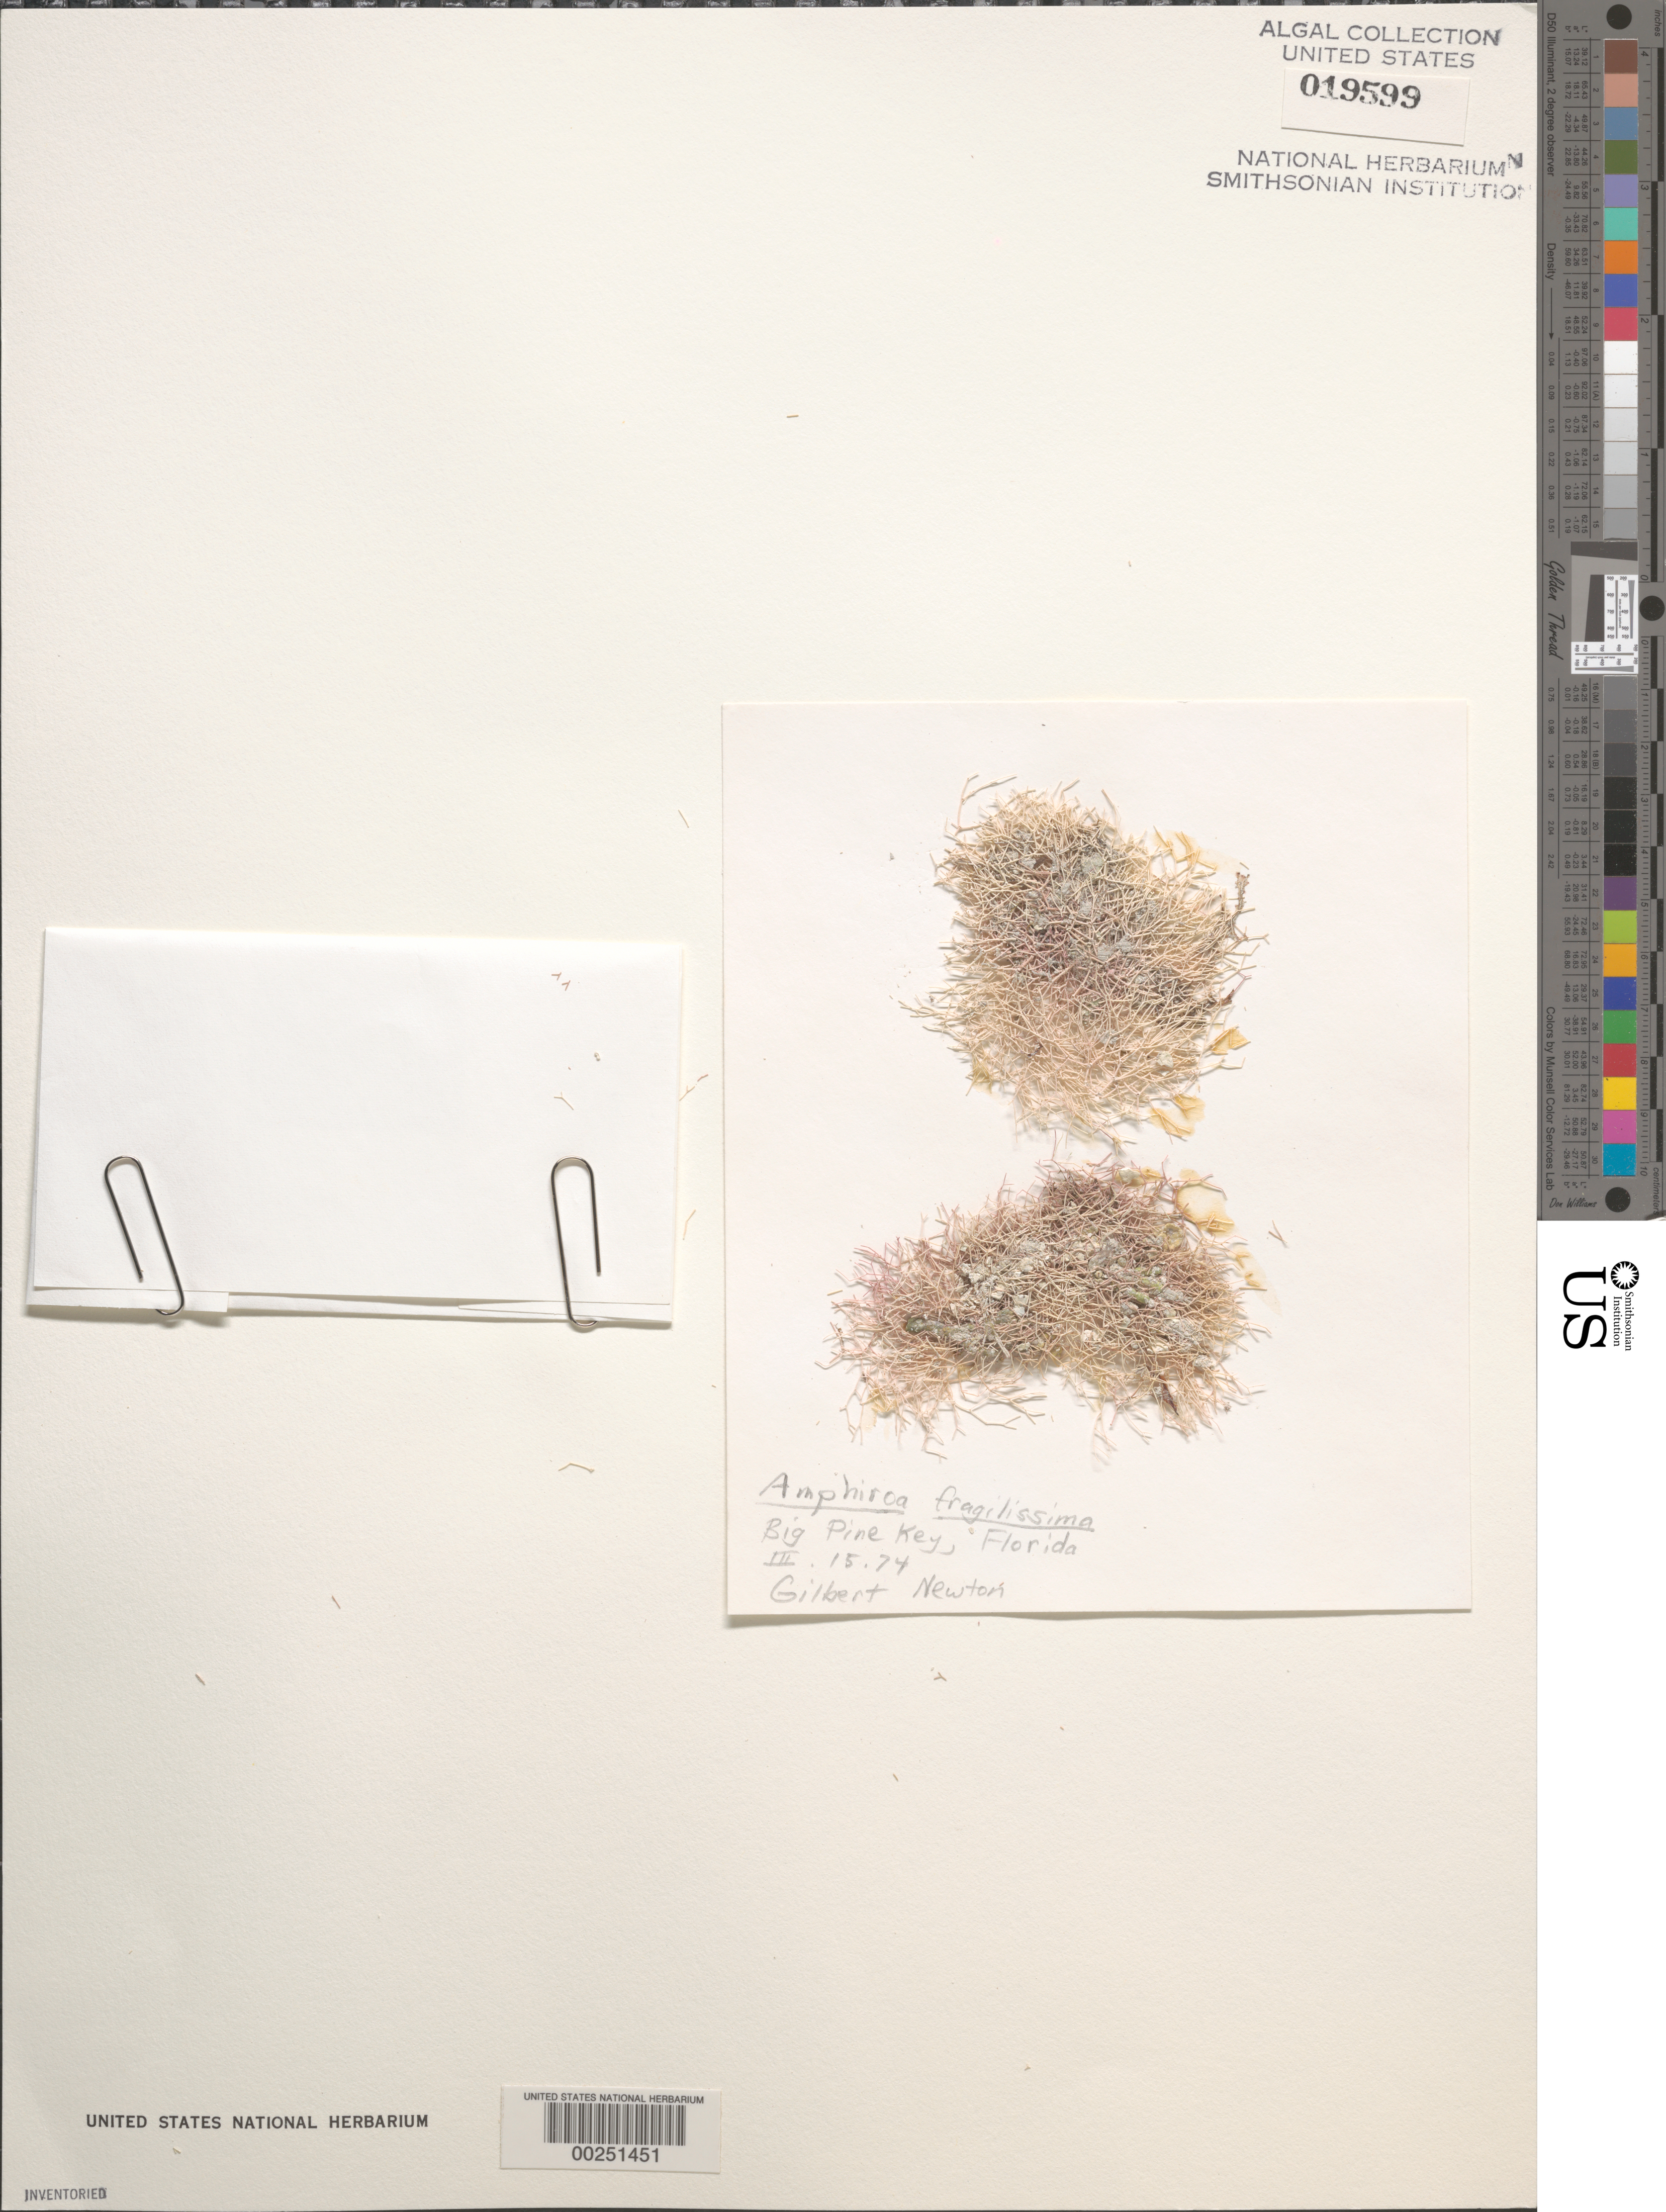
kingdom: Plantae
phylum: Rhodophyta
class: Florideophyceae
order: Corallinales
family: Lithophyllaceae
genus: Amphiroa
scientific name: Amphiroa fragilissima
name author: (L.) J.V.Lamouroux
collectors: G. Newton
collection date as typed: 15 Mar 1974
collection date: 1974-03-15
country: United States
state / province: Florida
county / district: Monroe County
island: Big Pine Key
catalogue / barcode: US 19599